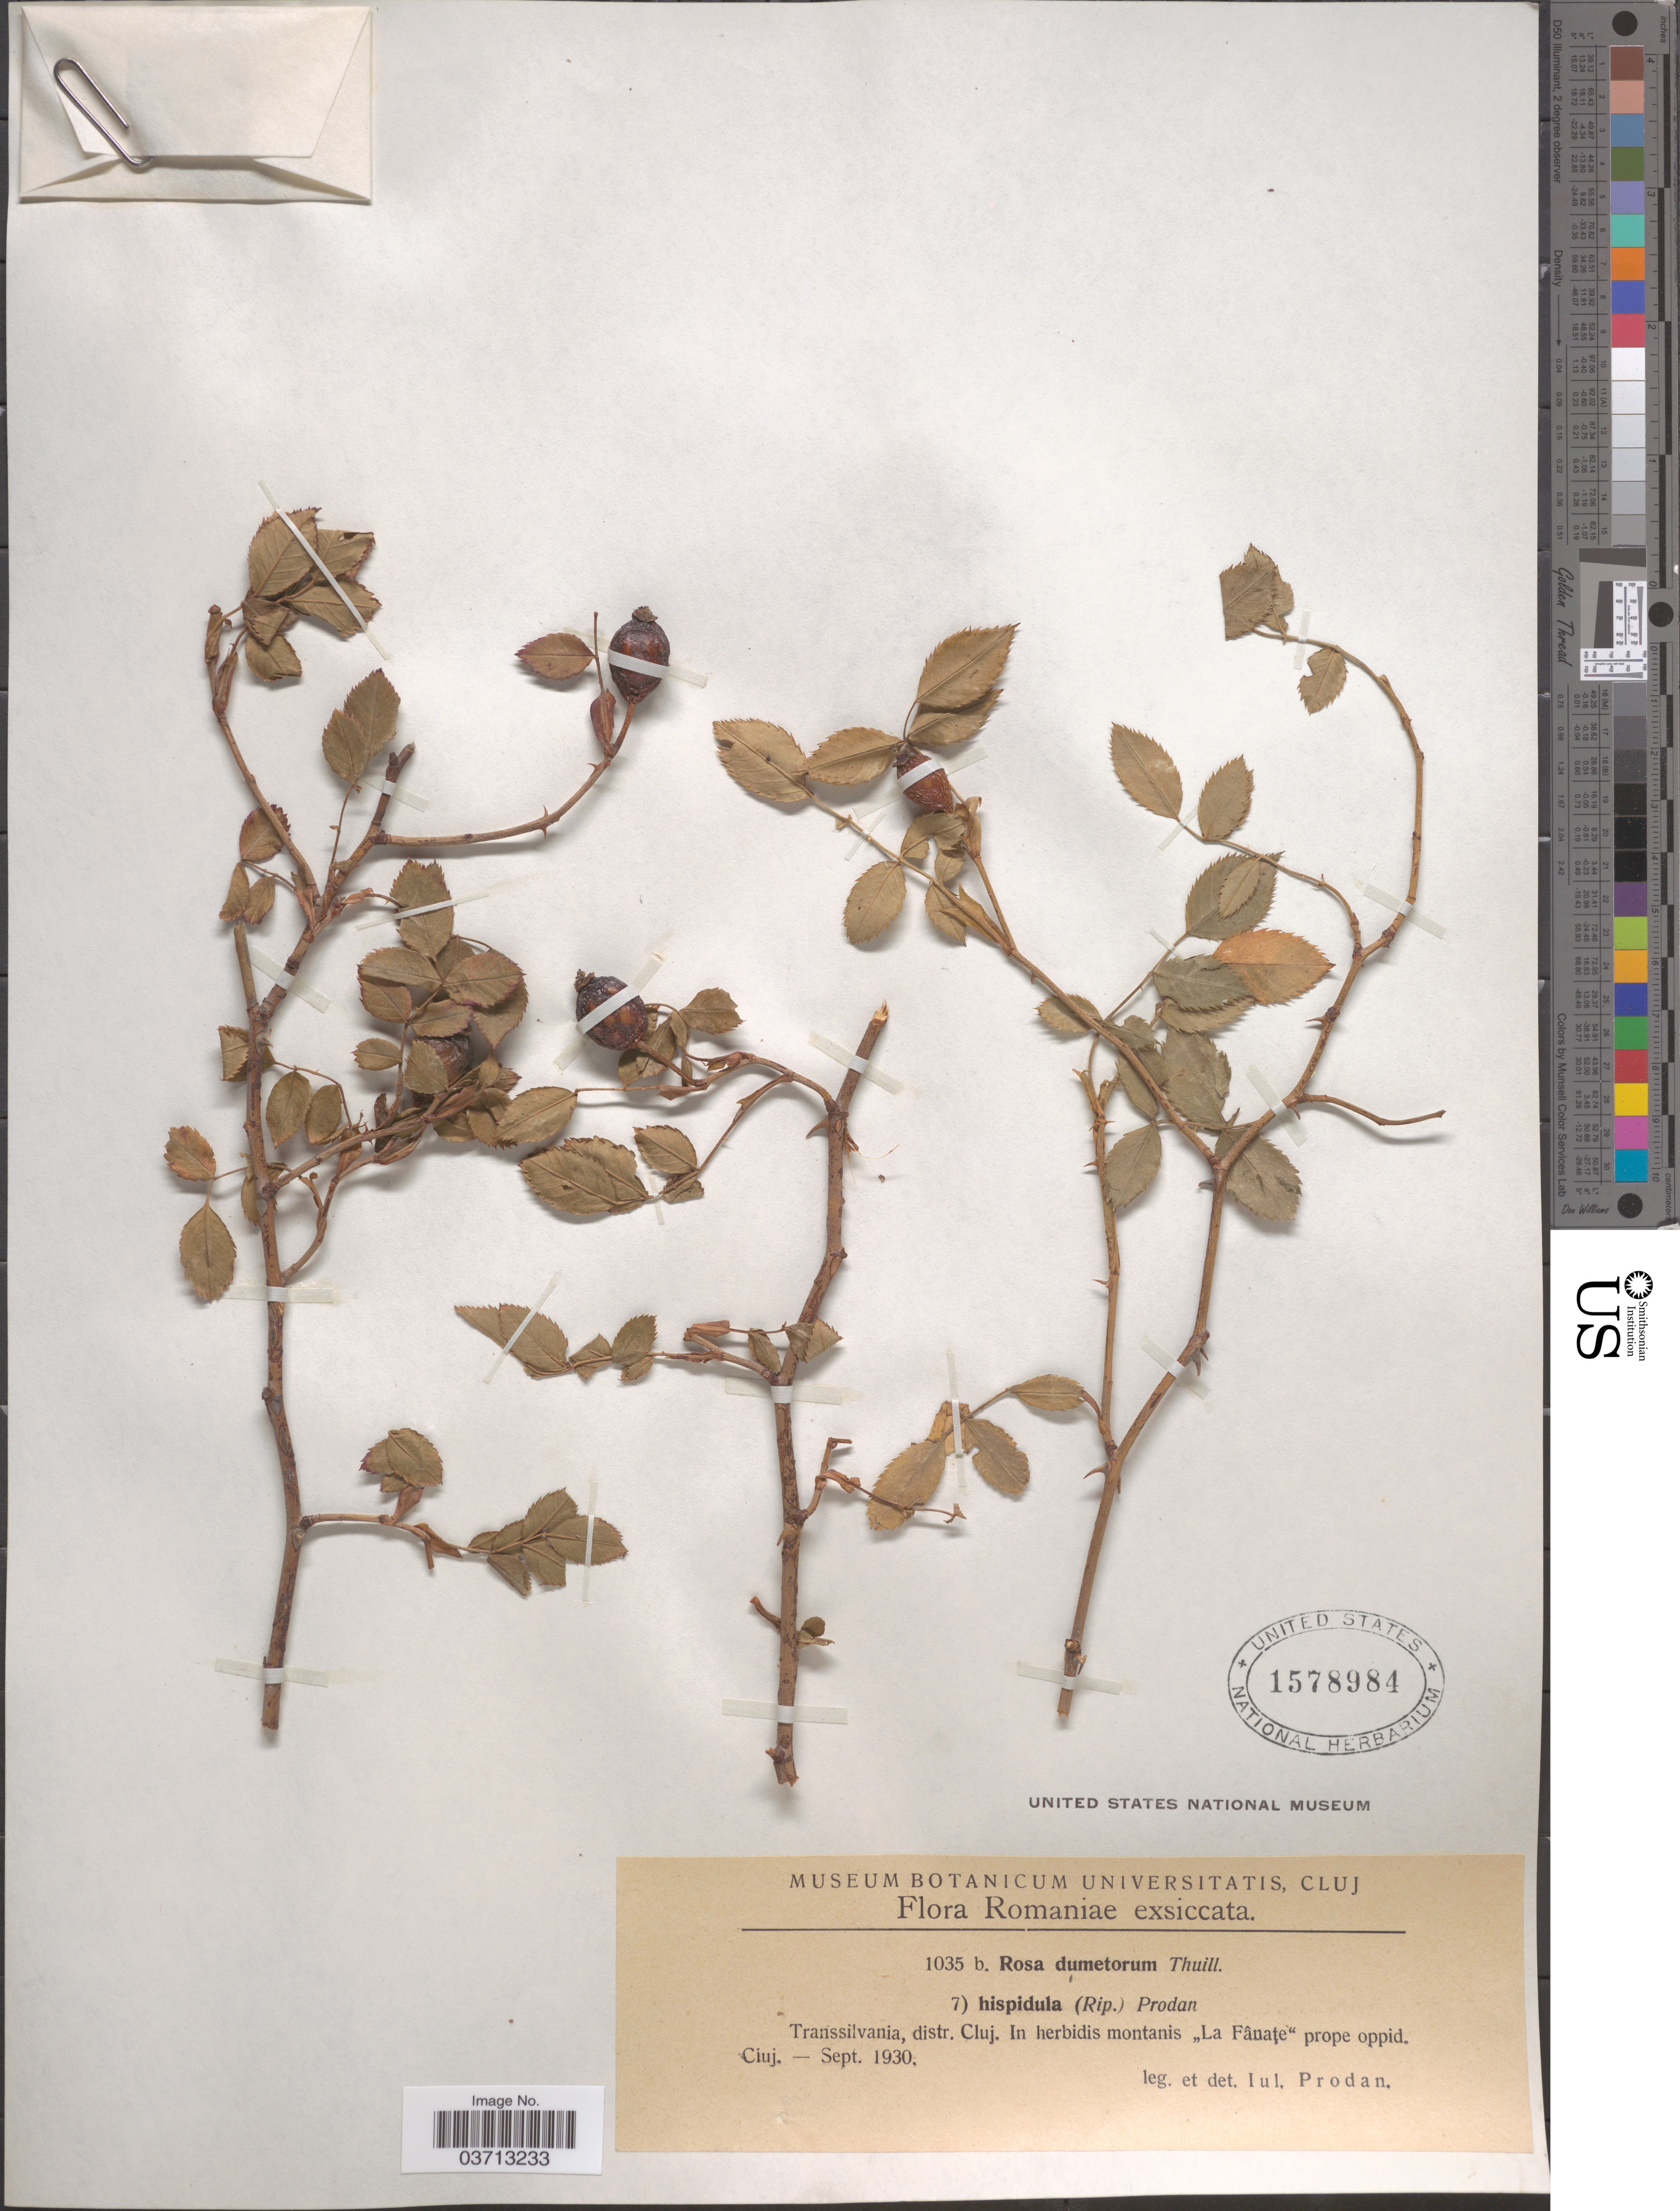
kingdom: Plantae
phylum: Tracheophyta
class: Magnoliopsida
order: Rosales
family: Rosaceae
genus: Rosa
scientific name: Rosa dumetorum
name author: Lange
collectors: J. Prodan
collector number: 1035 b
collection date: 1930-09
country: Romania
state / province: Cluj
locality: Transsilvania, distr. Cluj. In herbidis montanis "La Fânaţe" prope oppid. Cluj.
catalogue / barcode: US 1578984